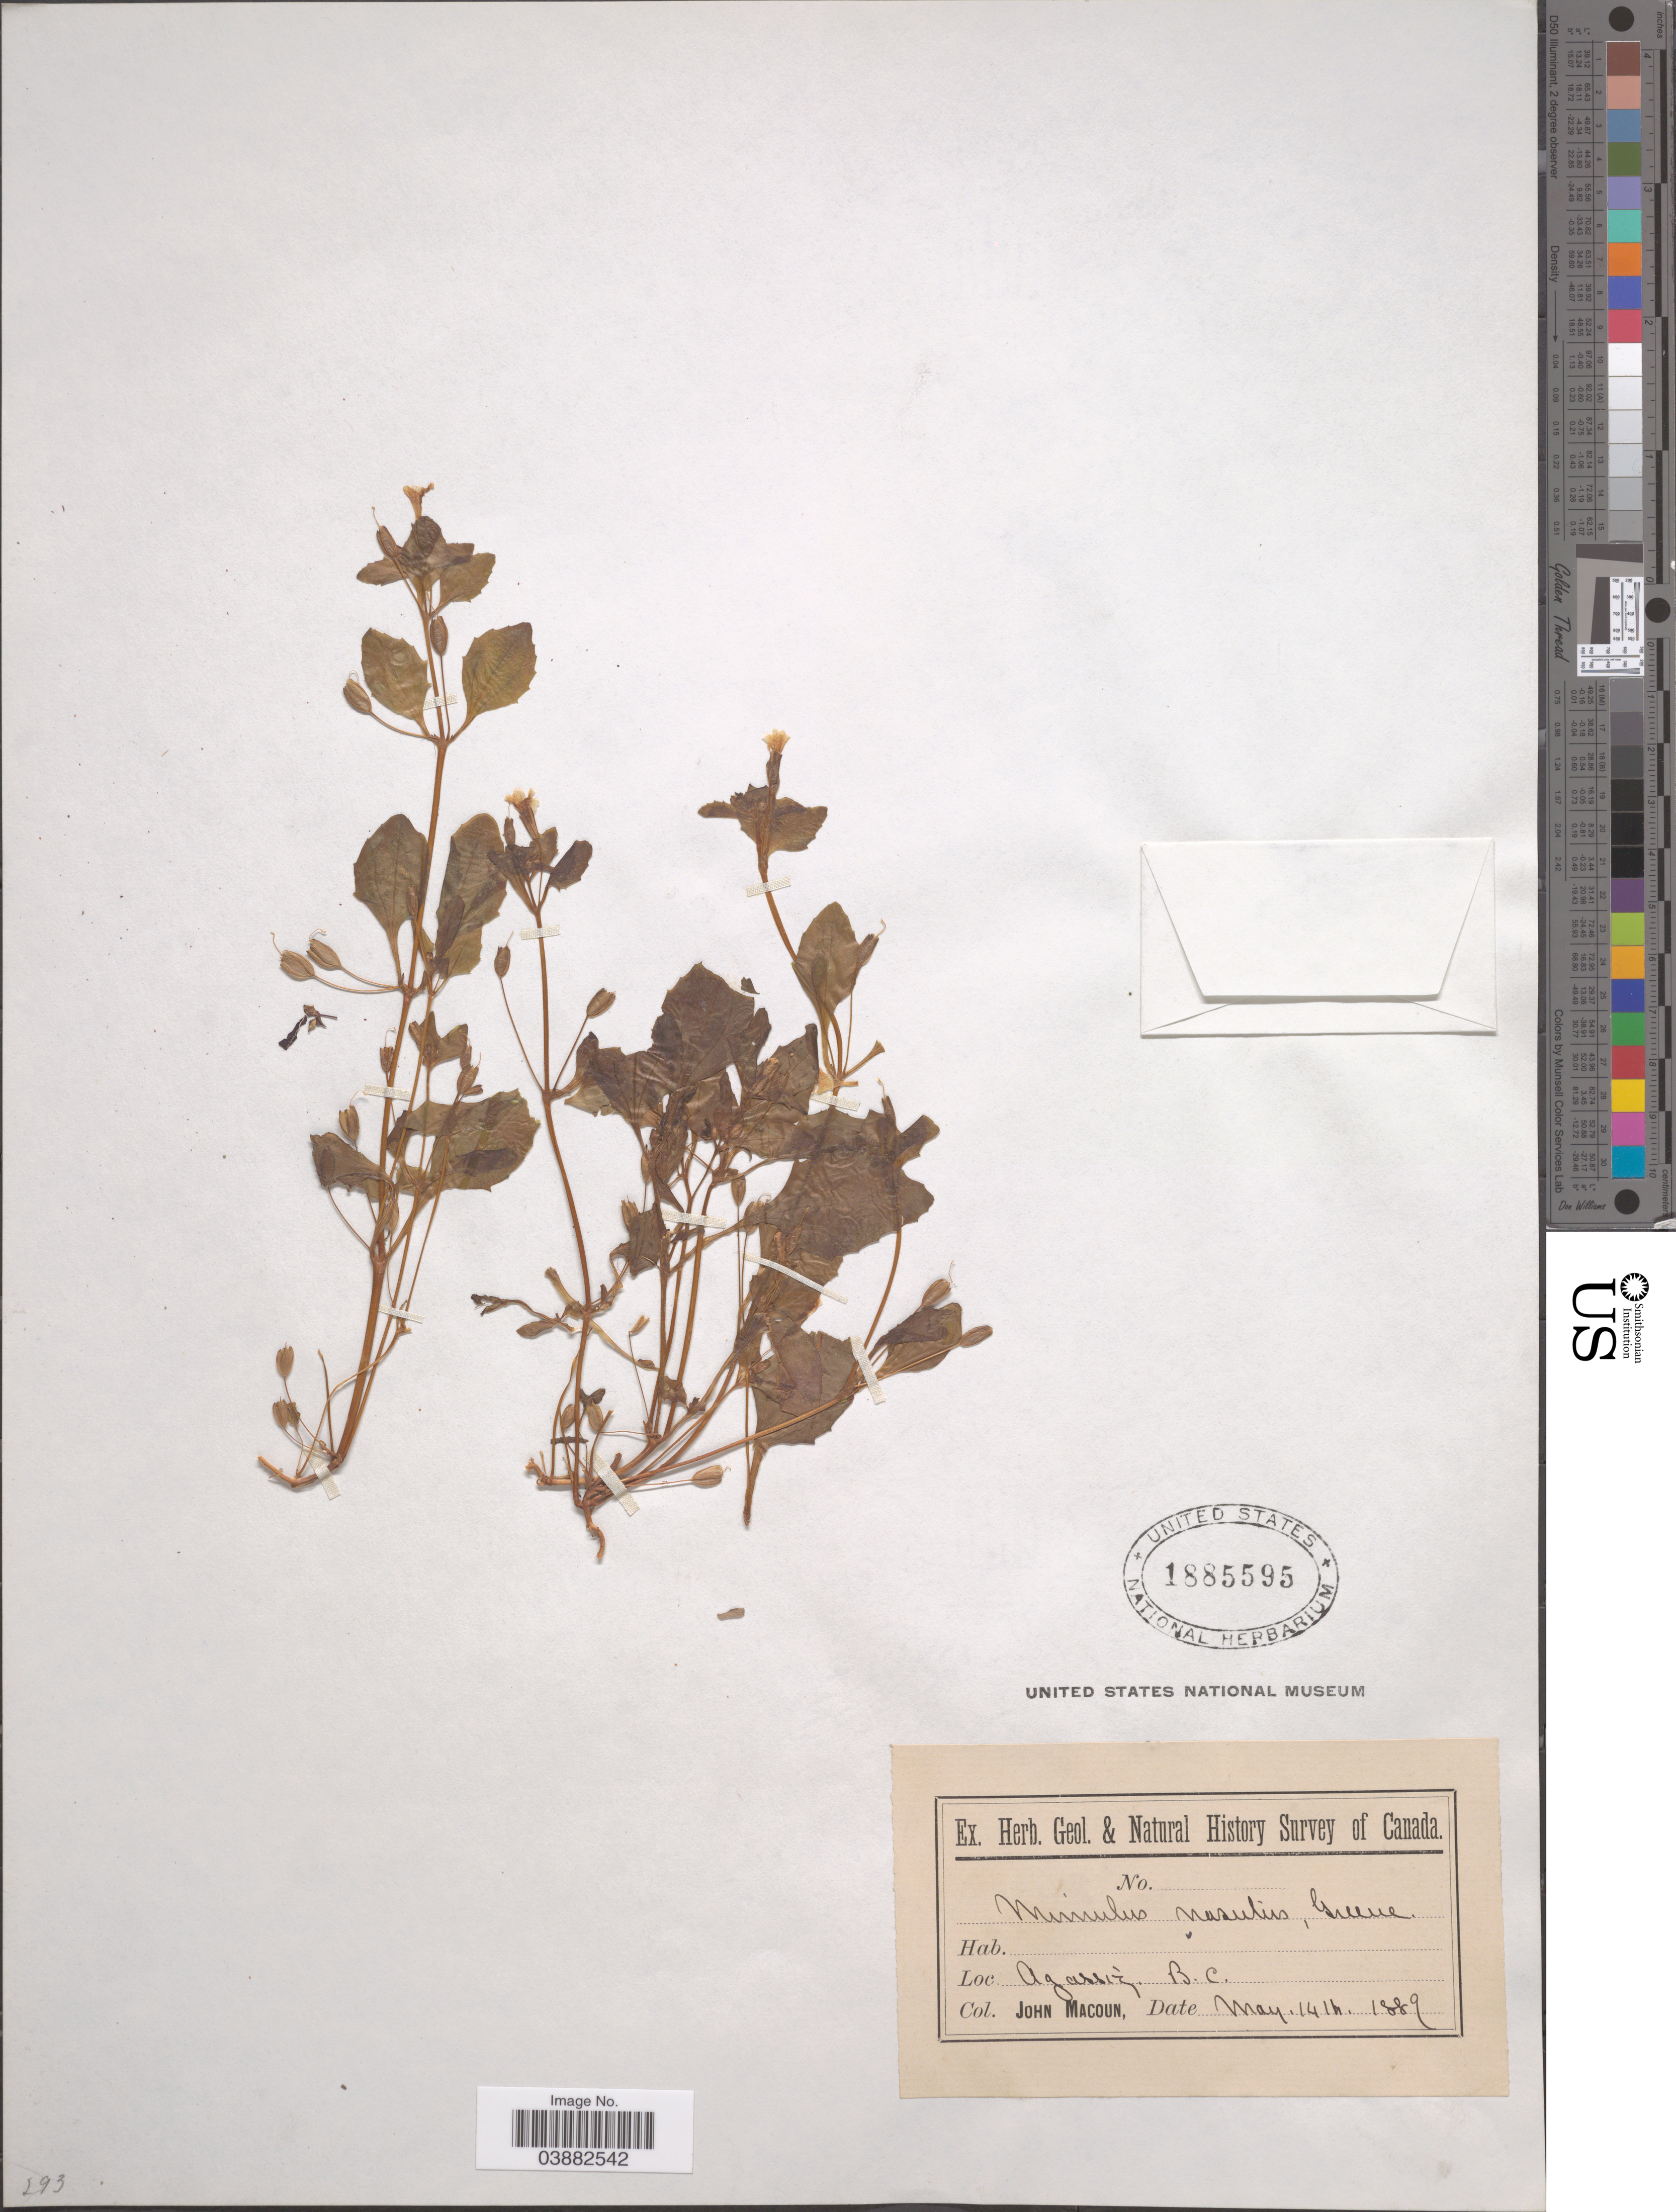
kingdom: Plantae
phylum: Tracheophyta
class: Magnoliopsida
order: Lamiales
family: Phrymaceae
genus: Mimulus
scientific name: Mimulus nasutus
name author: Greene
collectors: J. Macoun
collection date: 1889-05-14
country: Canada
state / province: British Columbia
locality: Agassiz.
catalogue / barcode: US 1885595